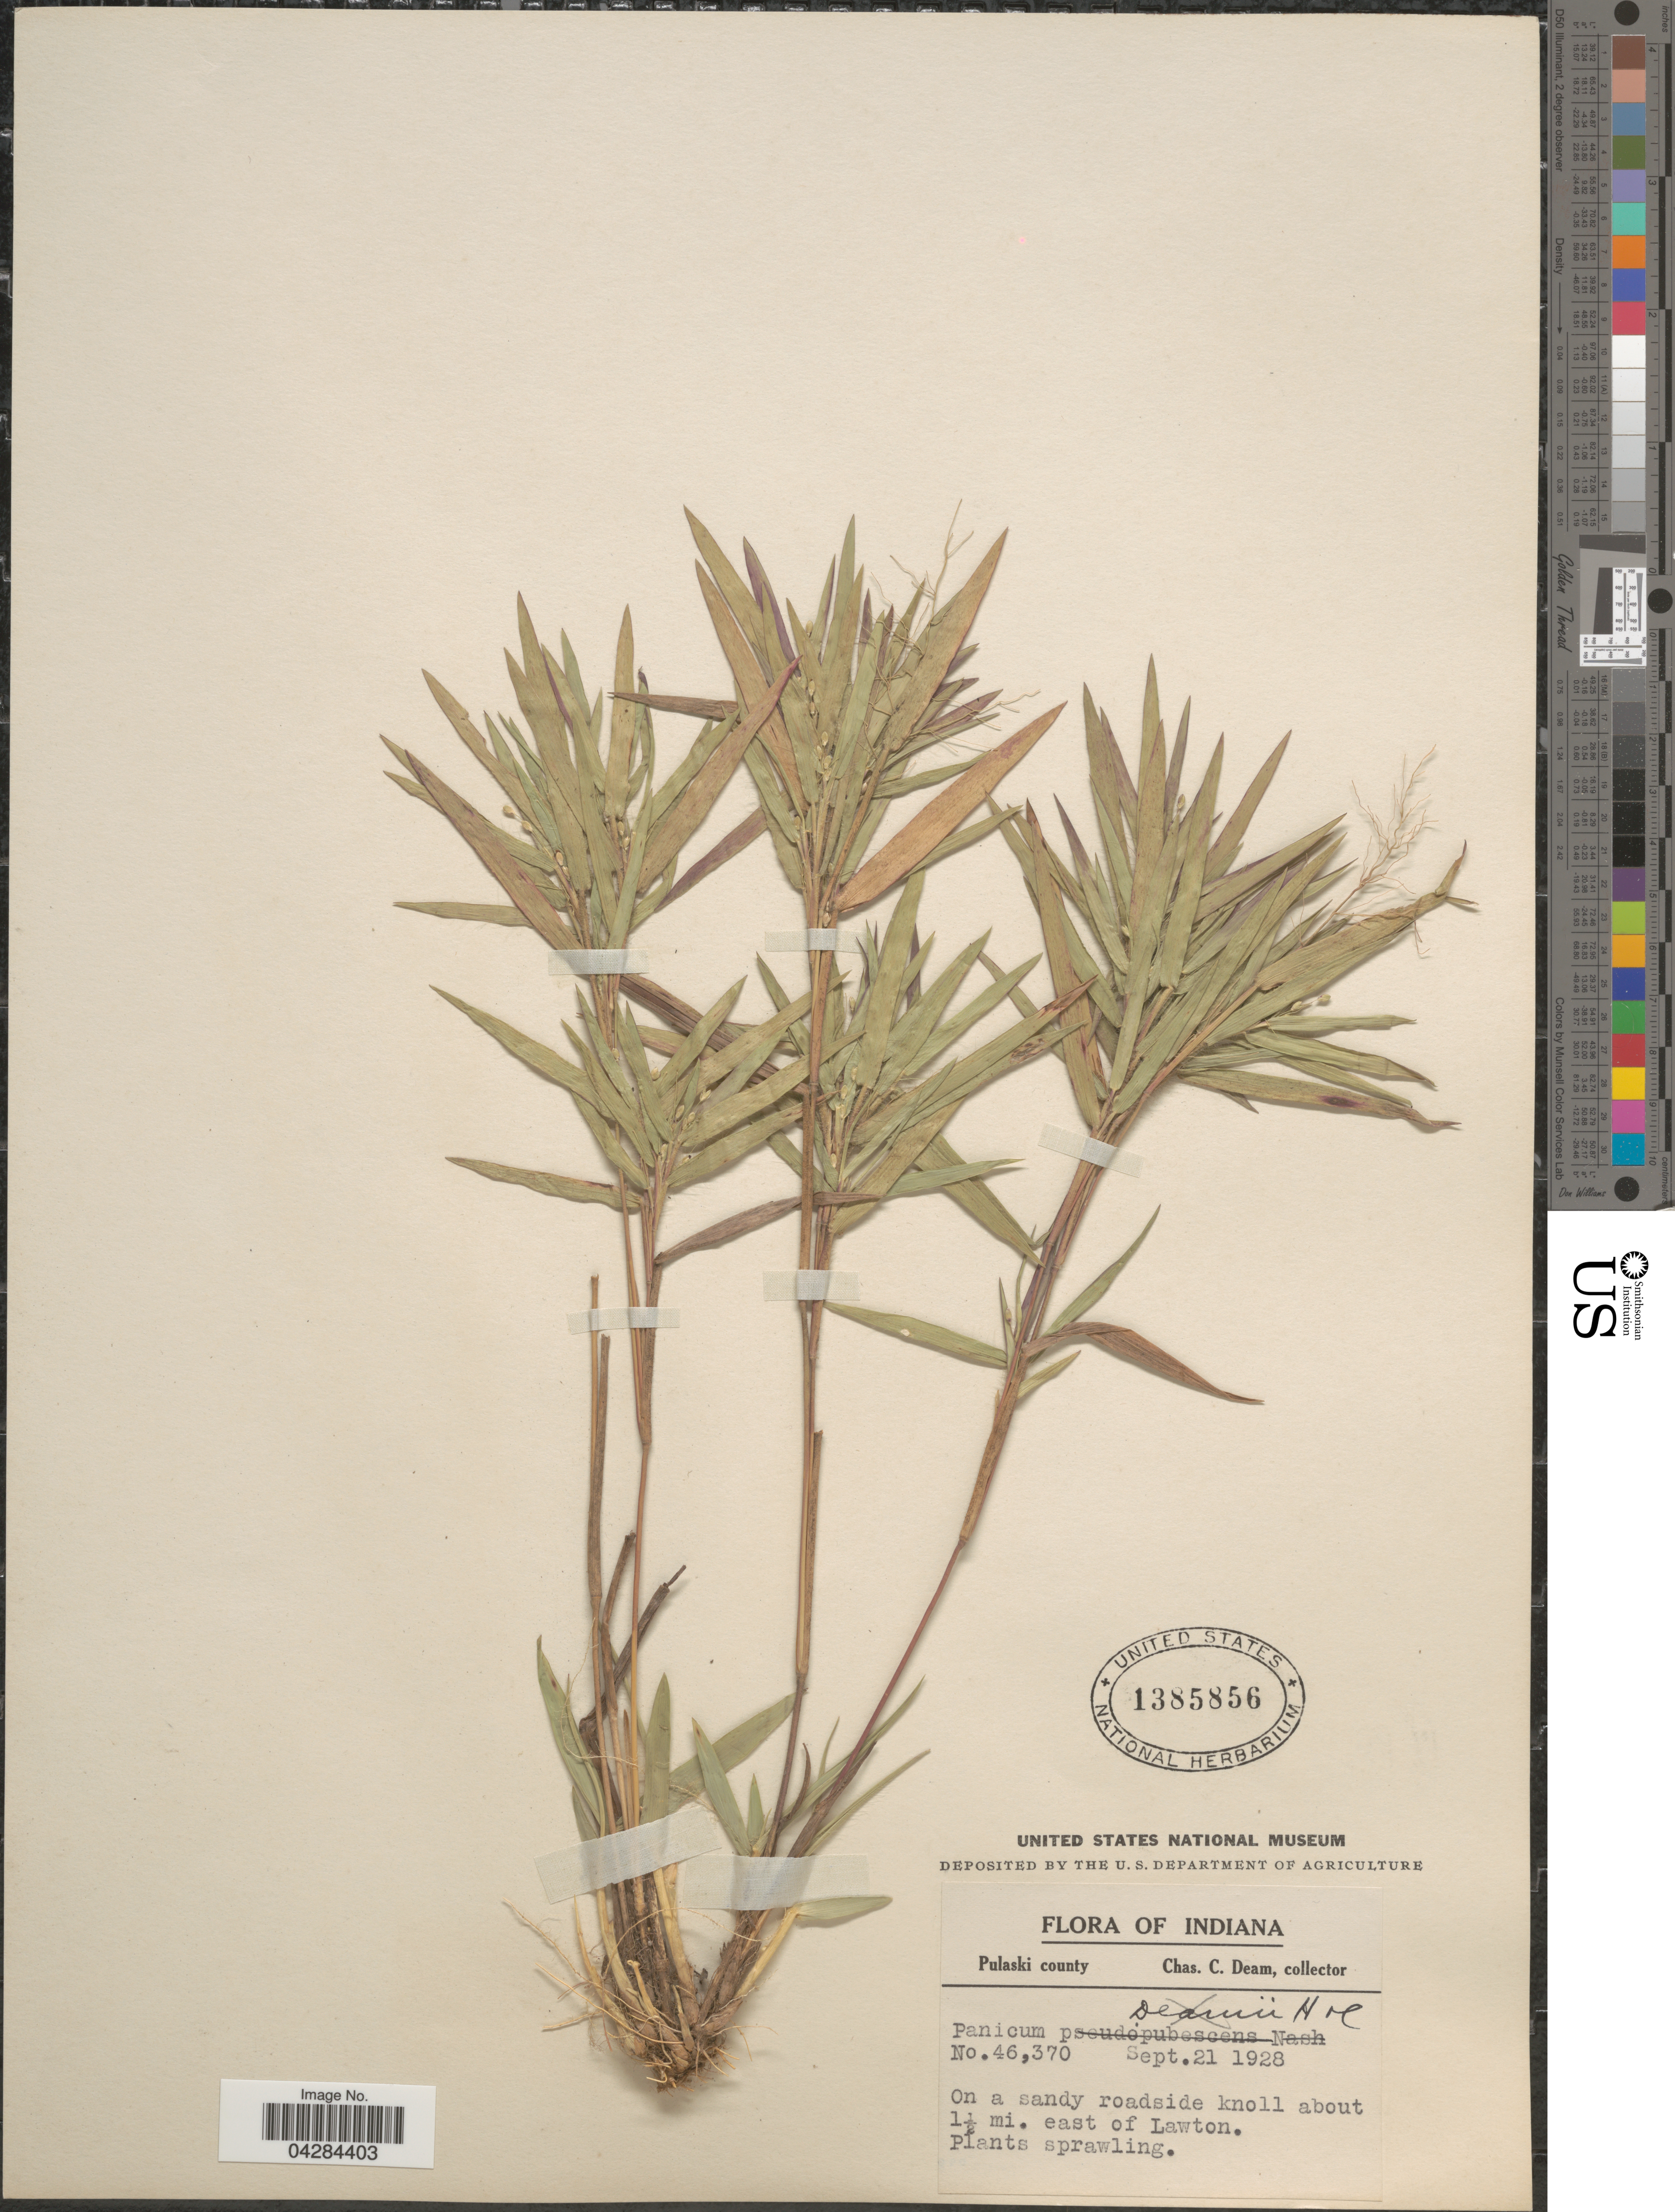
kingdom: Plantae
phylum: Tracheophyta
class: Liliopsida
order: Poales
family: Poaceae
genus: Dichanthelium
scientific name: Dichanthelium ovale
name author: (Elliott) Gould & C.A. Clark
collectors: C. C. Deam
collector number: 46370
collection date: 1928-09-21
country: United States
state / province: Indiana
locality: Pulaski county. On a sandy roadside knoll about 1½ mi. east of Lawton.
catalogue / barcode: US 1385856